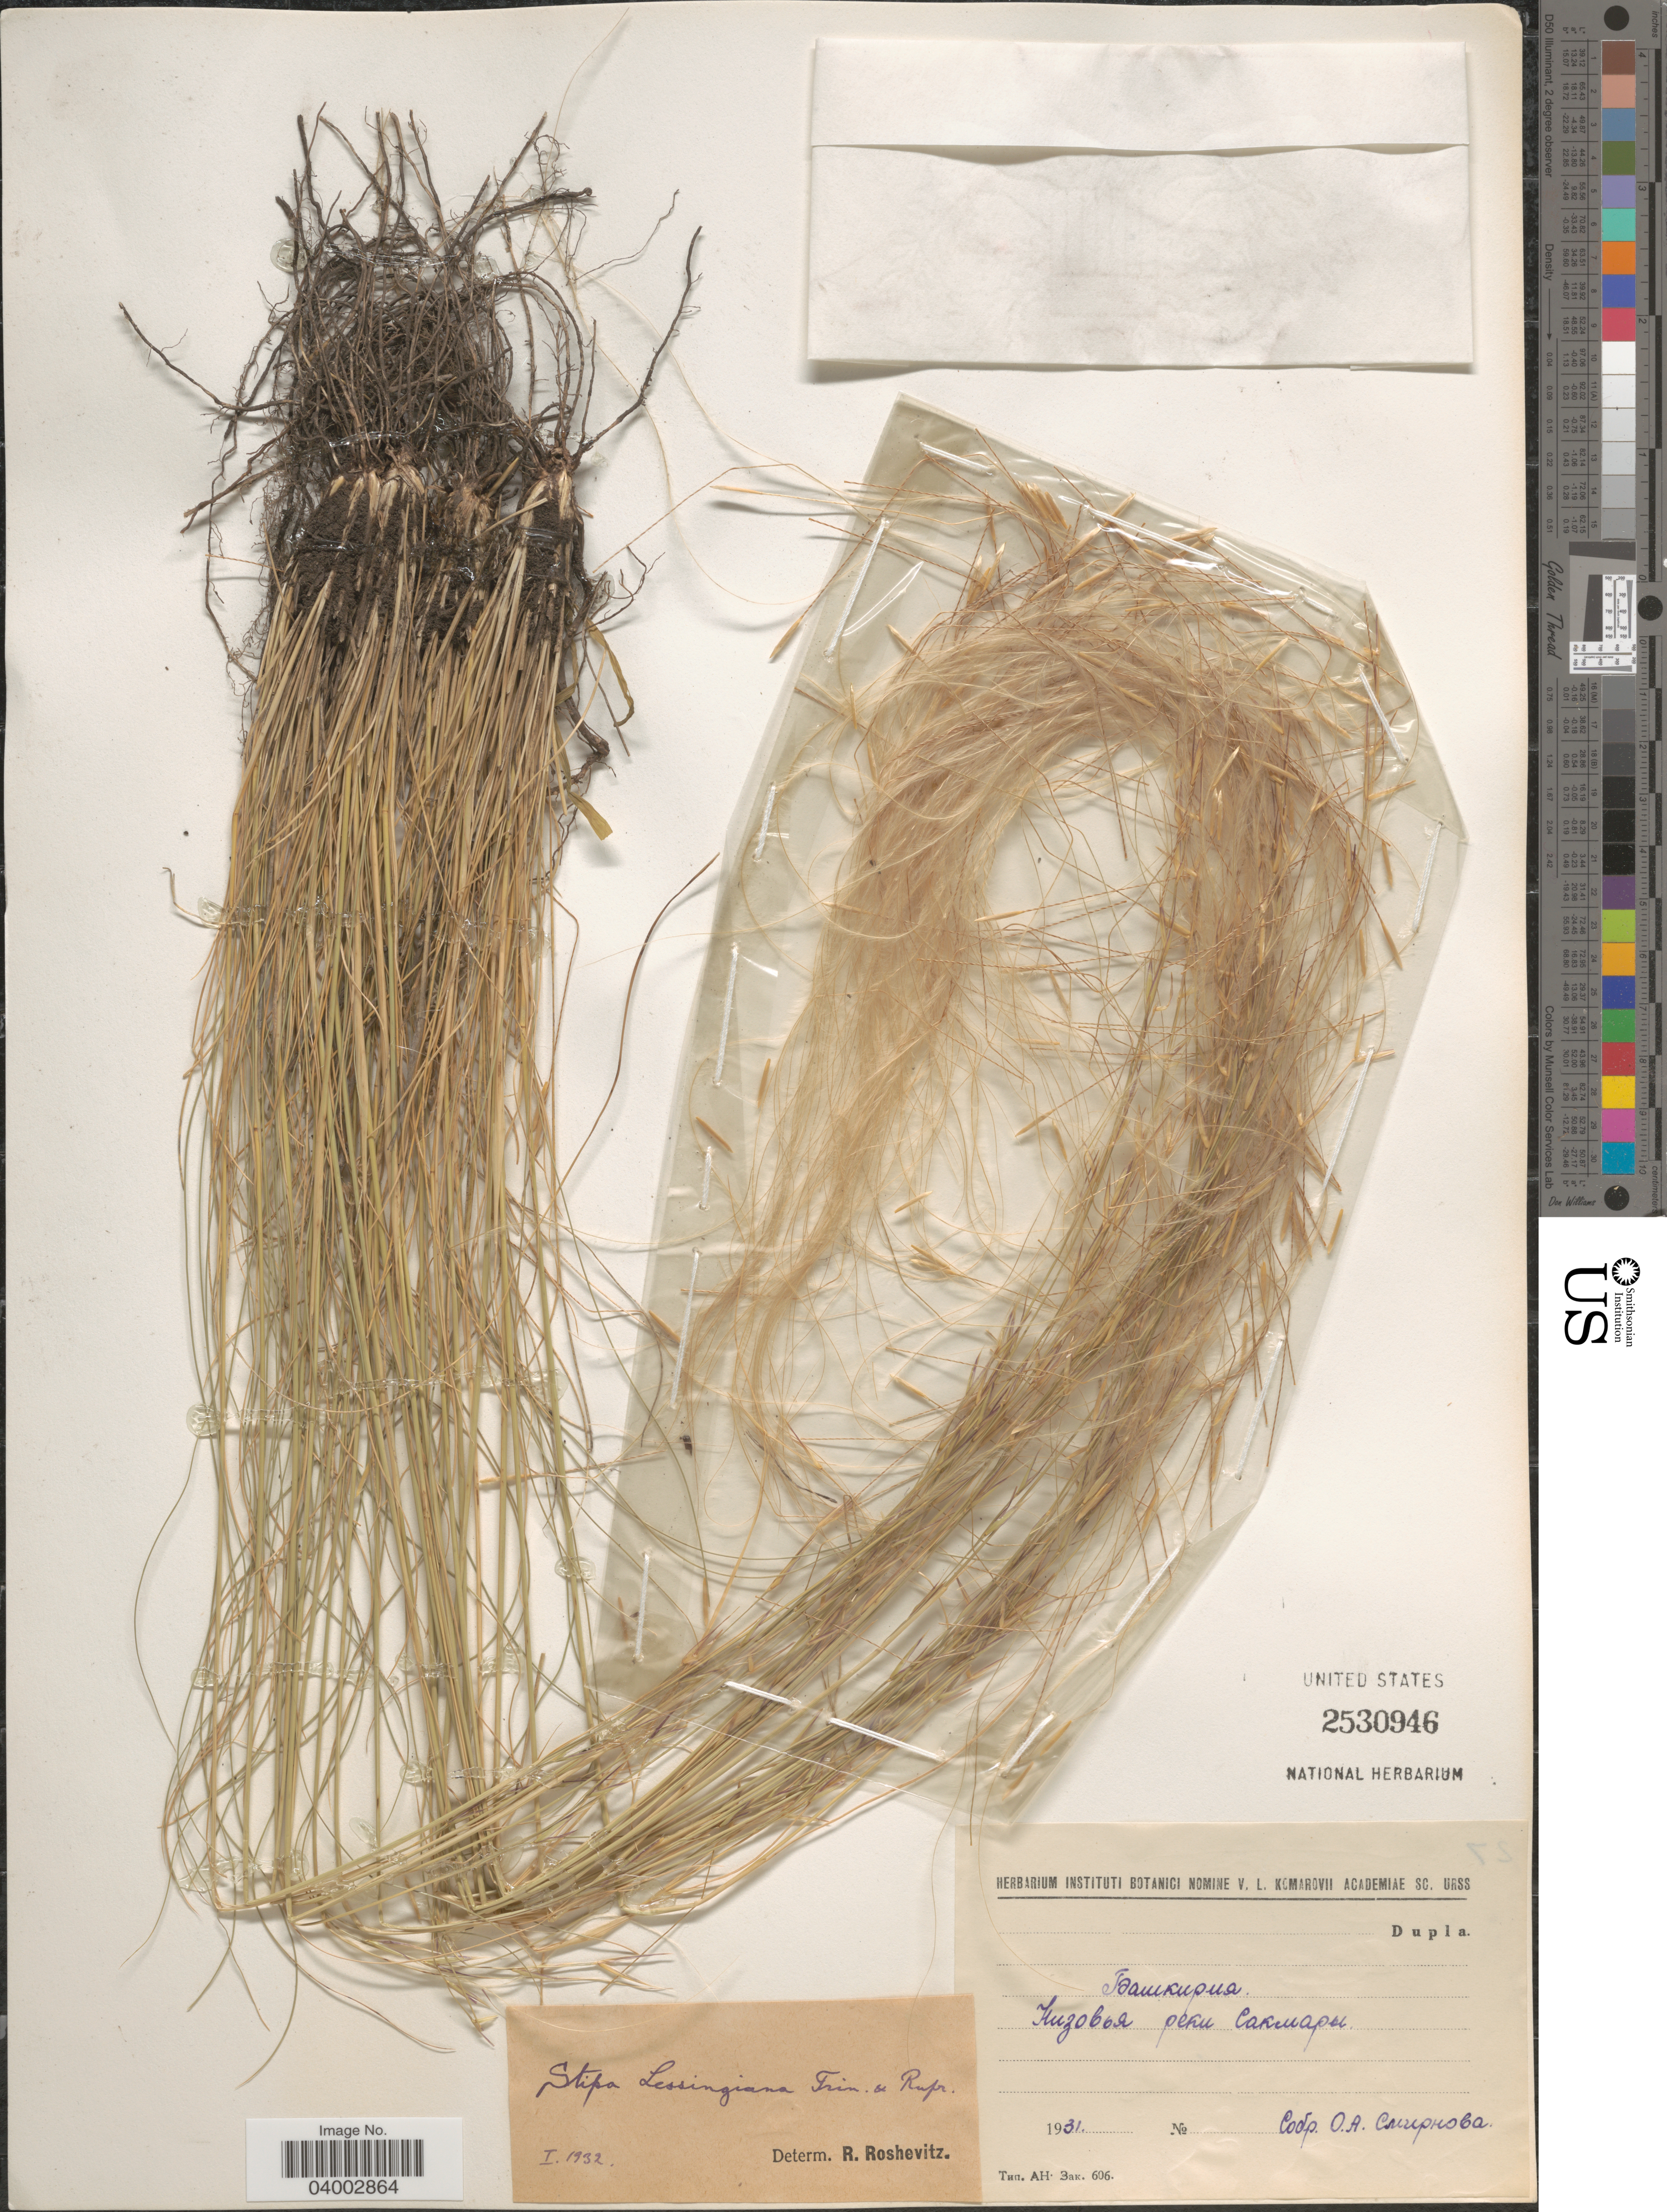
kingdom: Plantae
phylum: Tracheophyta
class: Liliopsida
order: Poales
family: Poaceae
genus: Stipa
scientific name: Stipa lessingiana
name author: Trin. & Rupr.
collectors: O. Smirnova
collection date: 1931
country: Russian Federation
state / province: Bashkortostan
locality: River Sakmar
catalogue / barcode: US 2530946